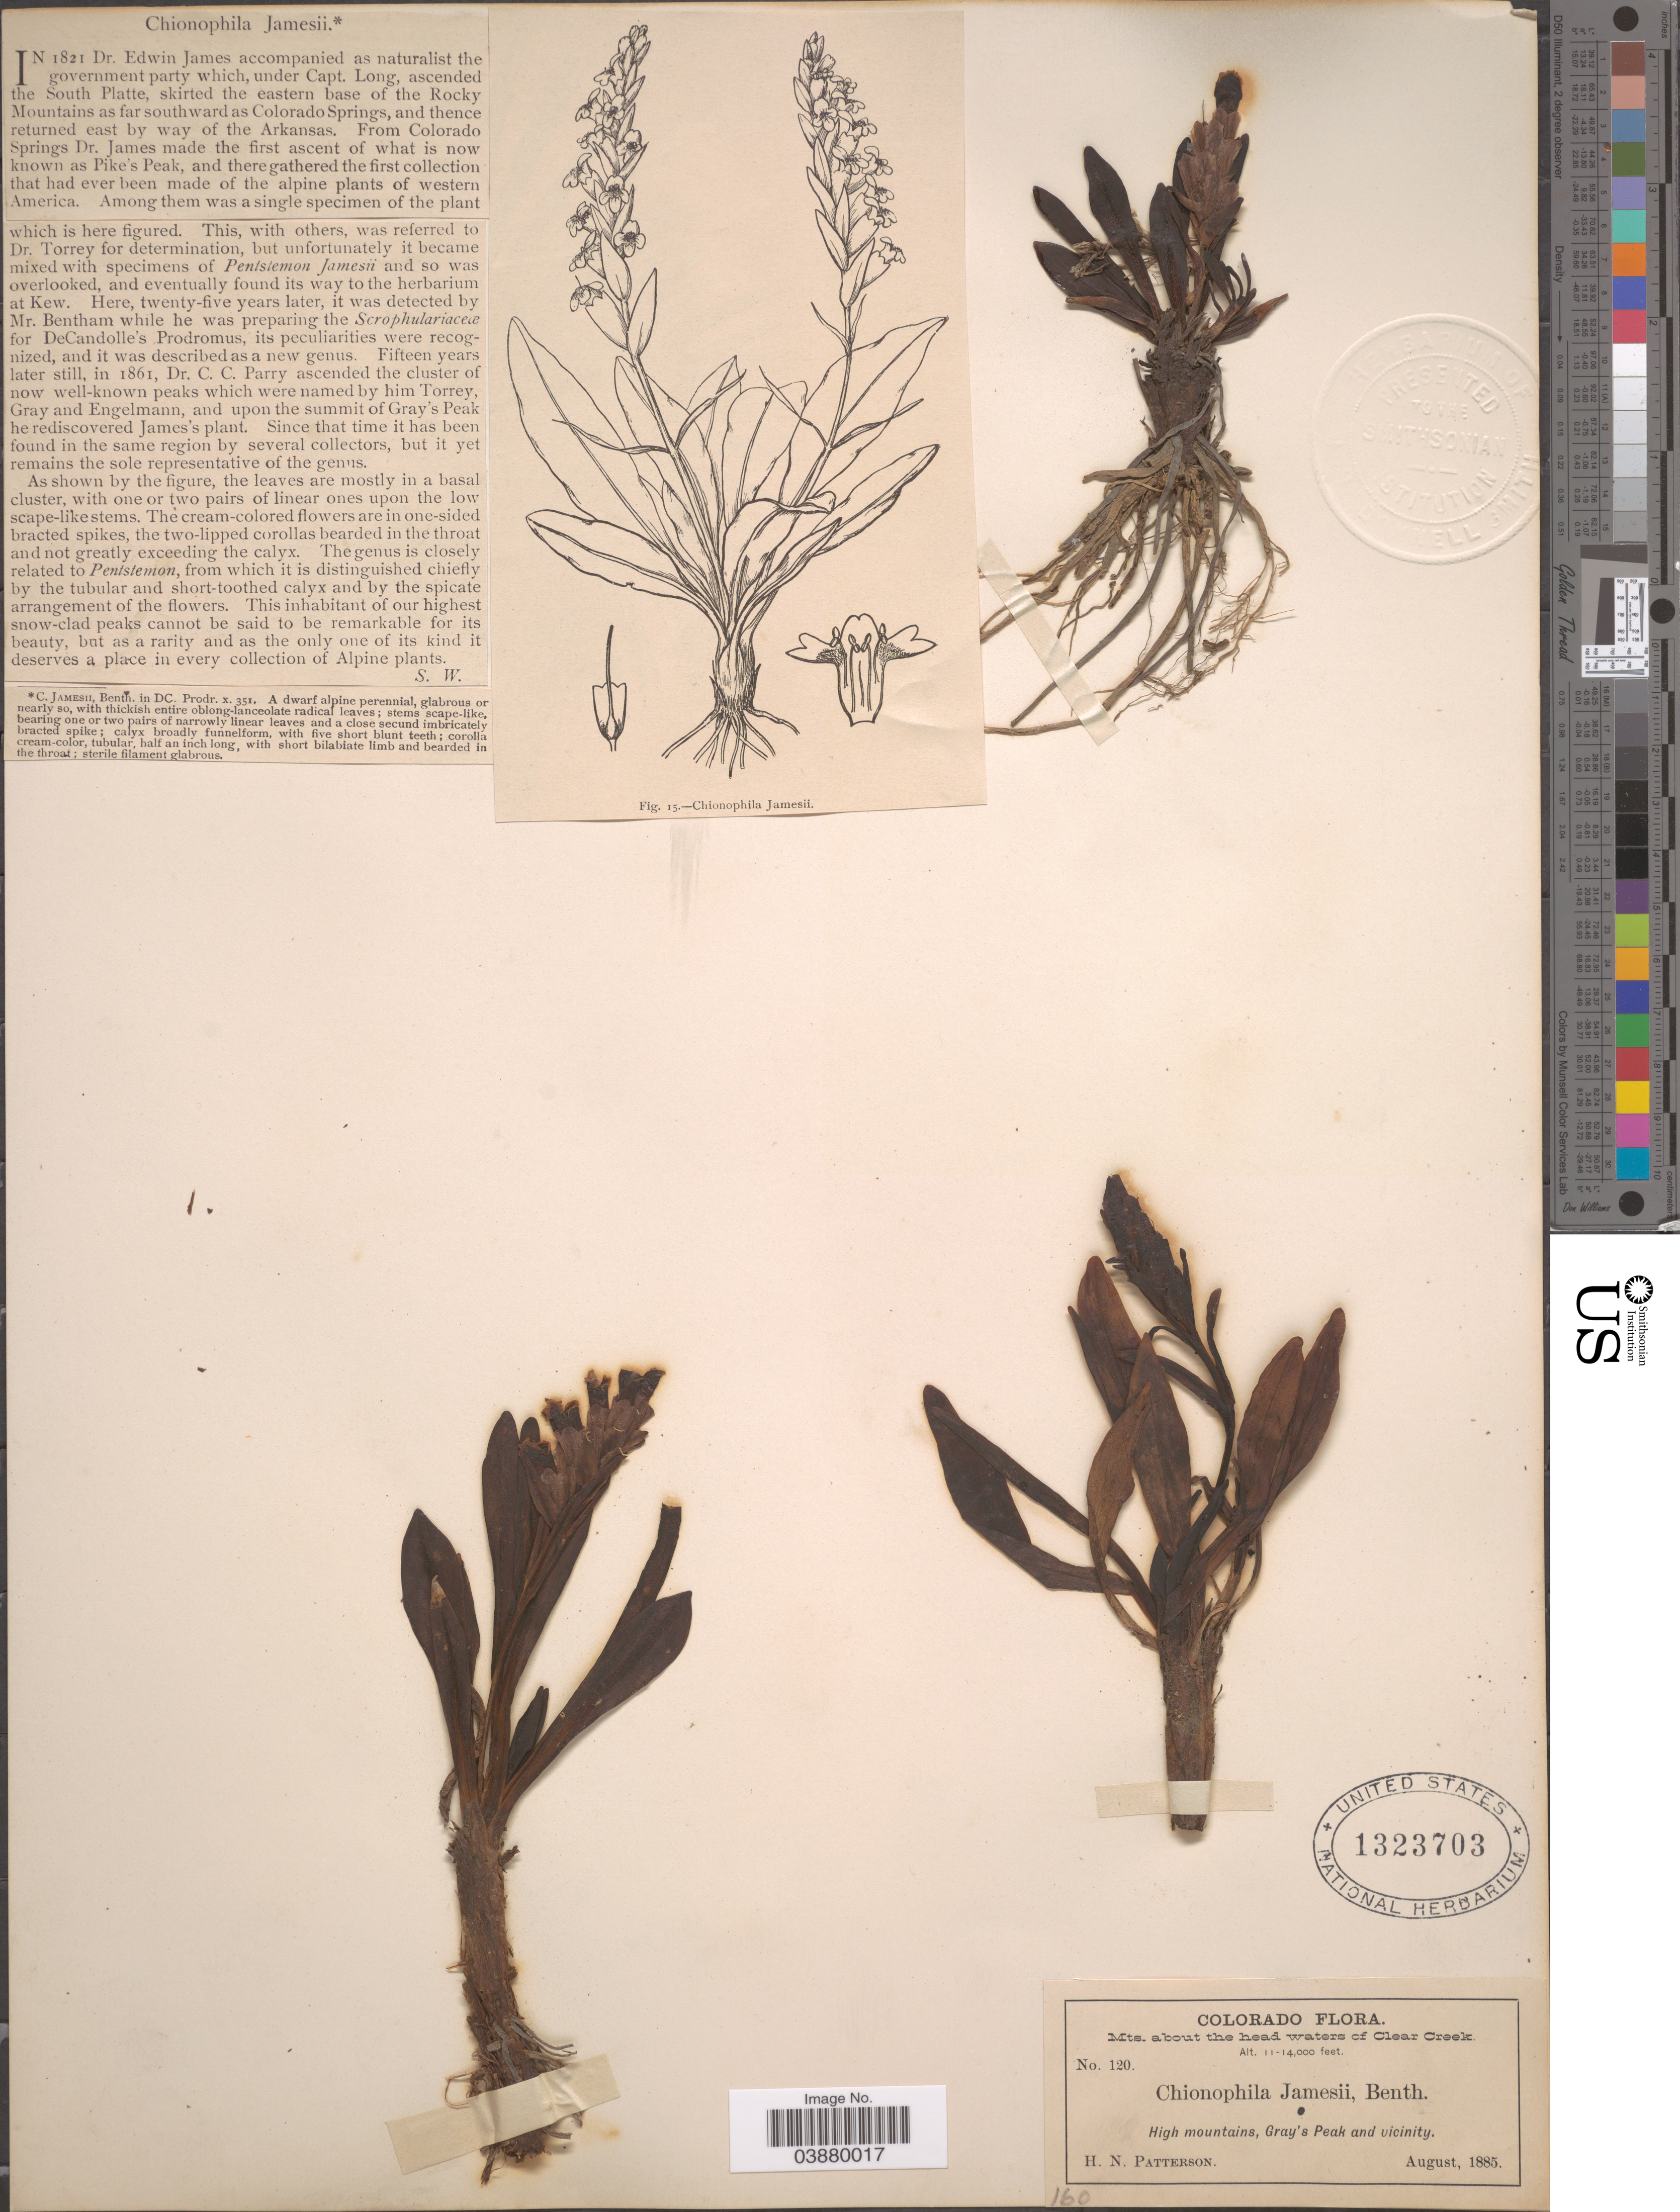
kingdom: Plantae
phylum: Tracheophyta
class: Magnoliopsida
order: Lamiales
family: Plantaginaceae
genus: Chionophila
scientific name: Chionophila jamesii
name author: Benth.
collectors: H. N. Patterson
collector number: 120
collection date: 1885-08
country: United States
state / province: Colorado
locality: Mts. about the head waters of Clear Creek. High mountains, Gray's Peak and vicinity.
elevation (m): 3353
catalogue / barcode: US 1323703